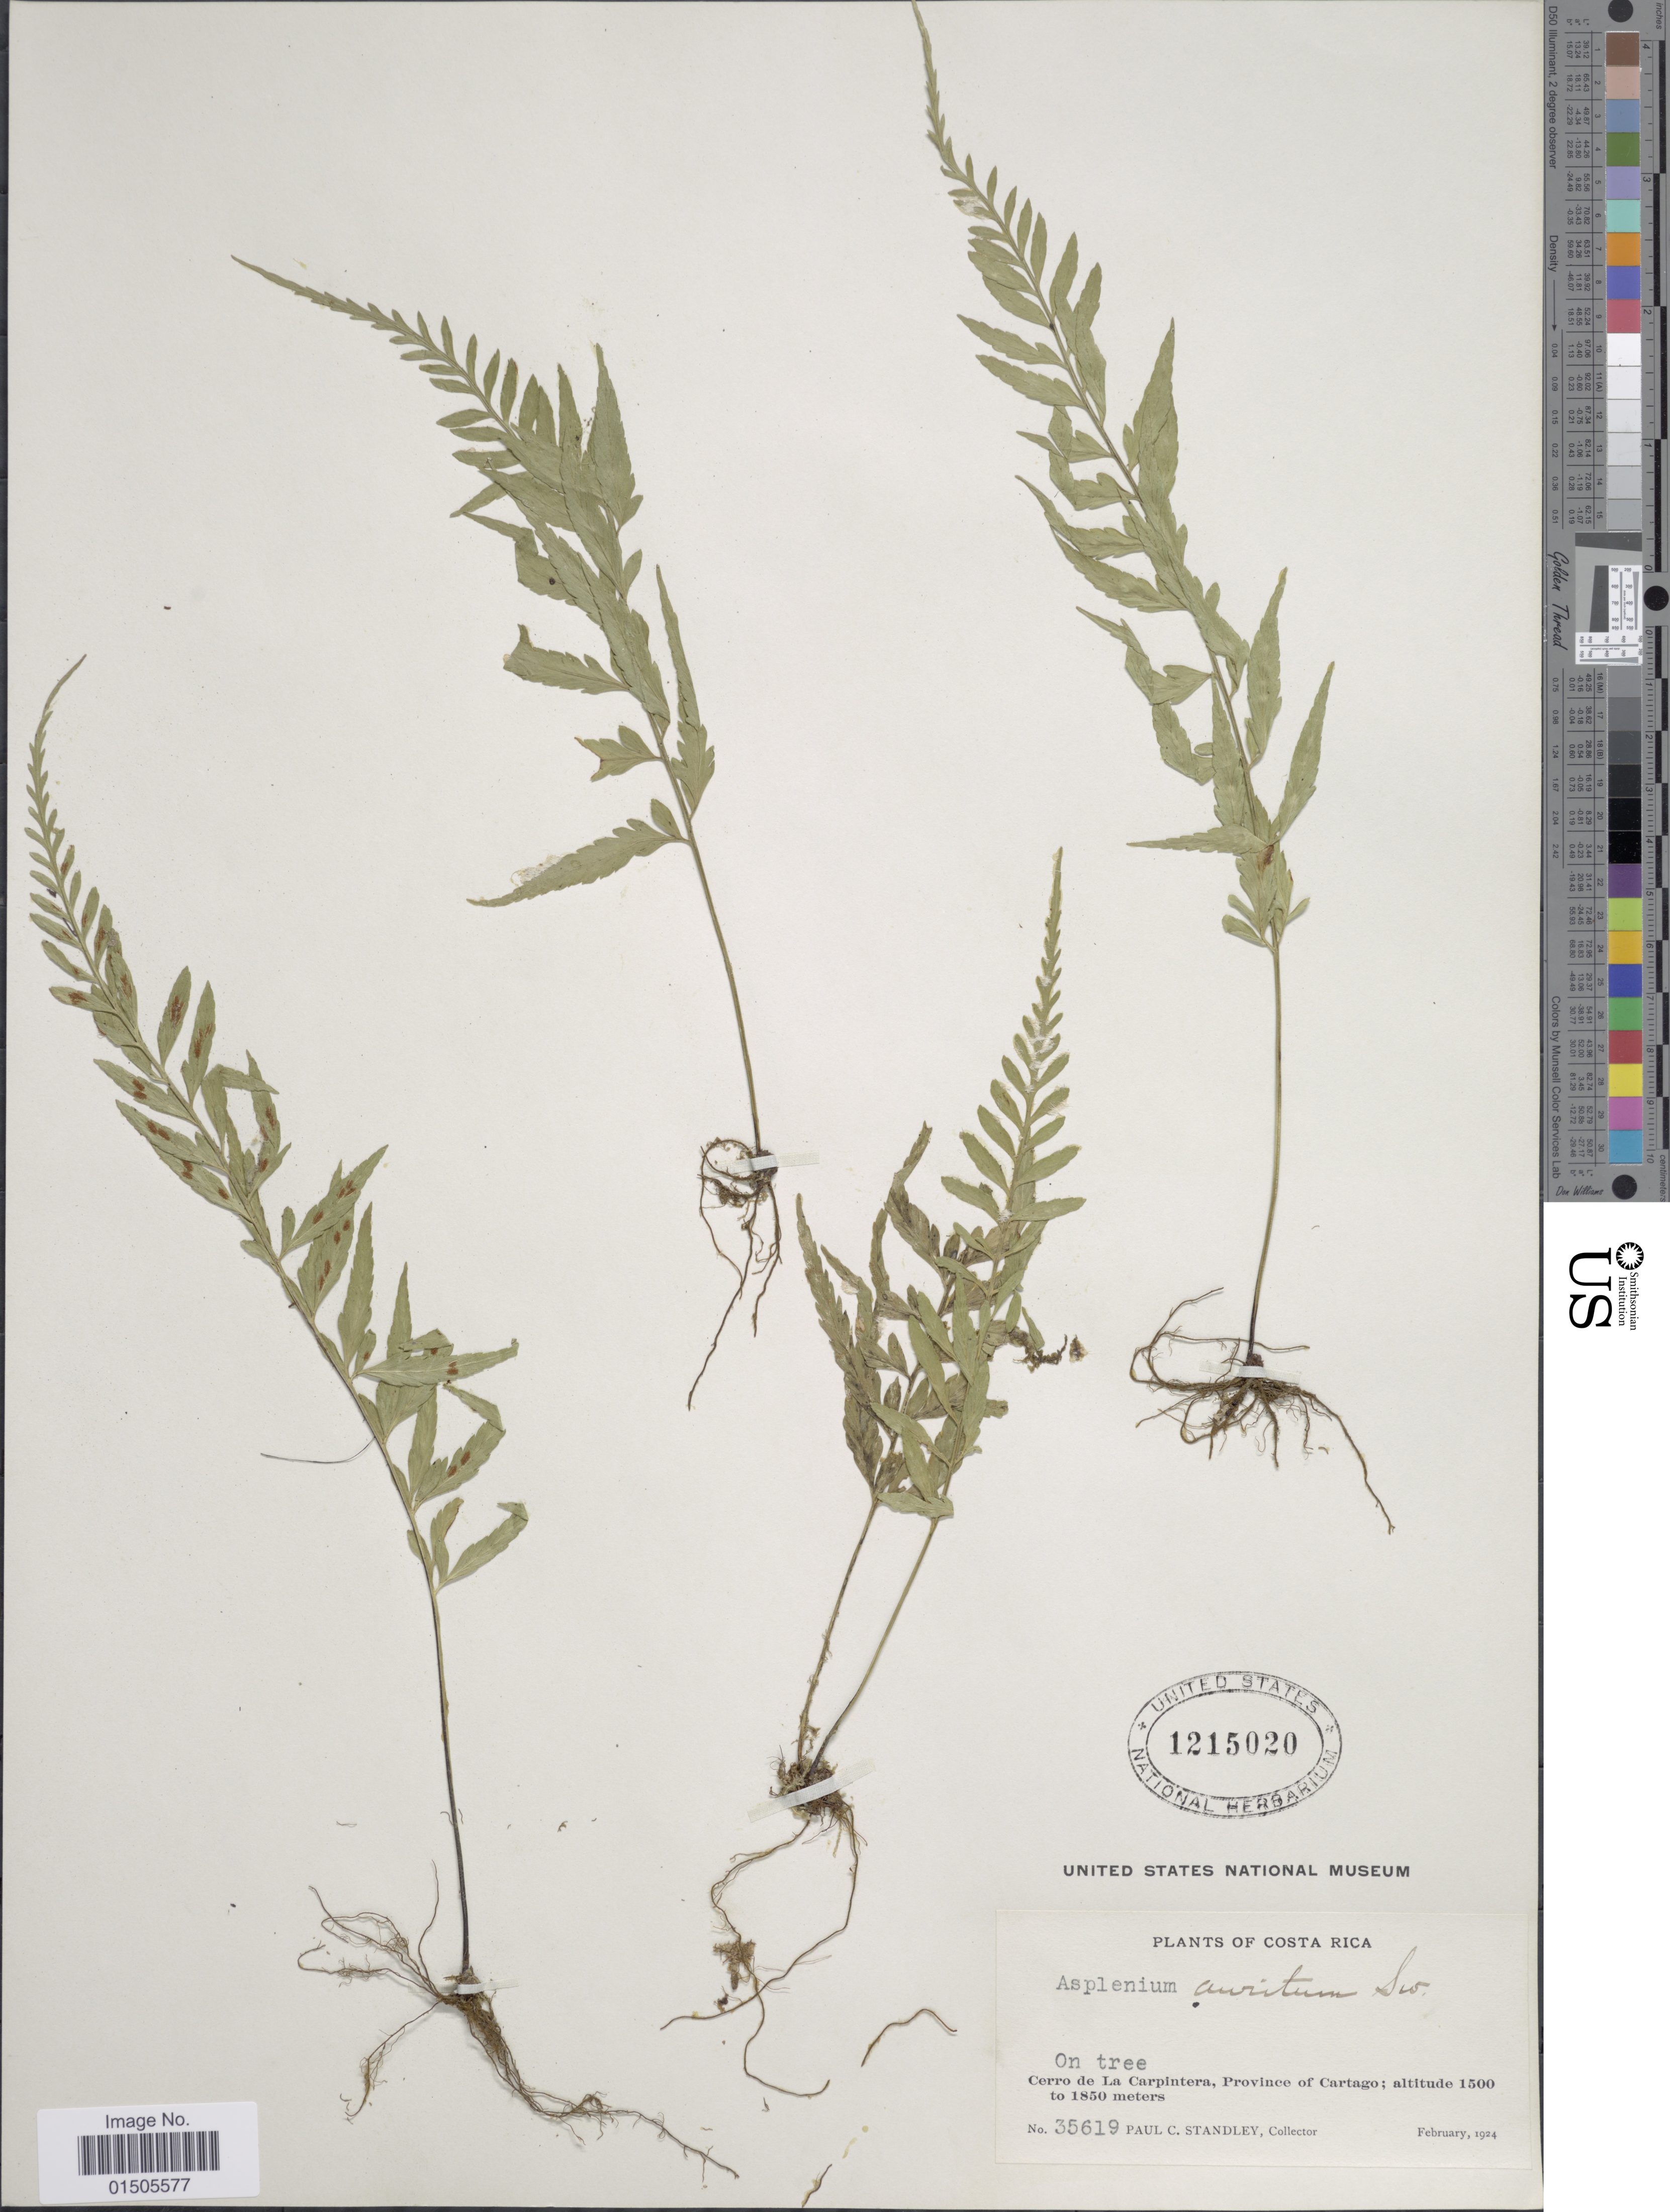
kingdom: Plantae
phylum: Tracheophyta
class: Polypodiopsida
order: Polypodiales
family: Aspleniaceae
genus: Asplenium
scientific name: Asplenium auritum var. bipinnatifidum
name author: Kunze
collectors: P. C. Standley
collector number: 35619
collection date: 1924-02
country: Costa Rica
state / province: Cartago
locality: Cerro de La Carpintera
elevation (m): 1850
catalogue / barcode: US 1215020